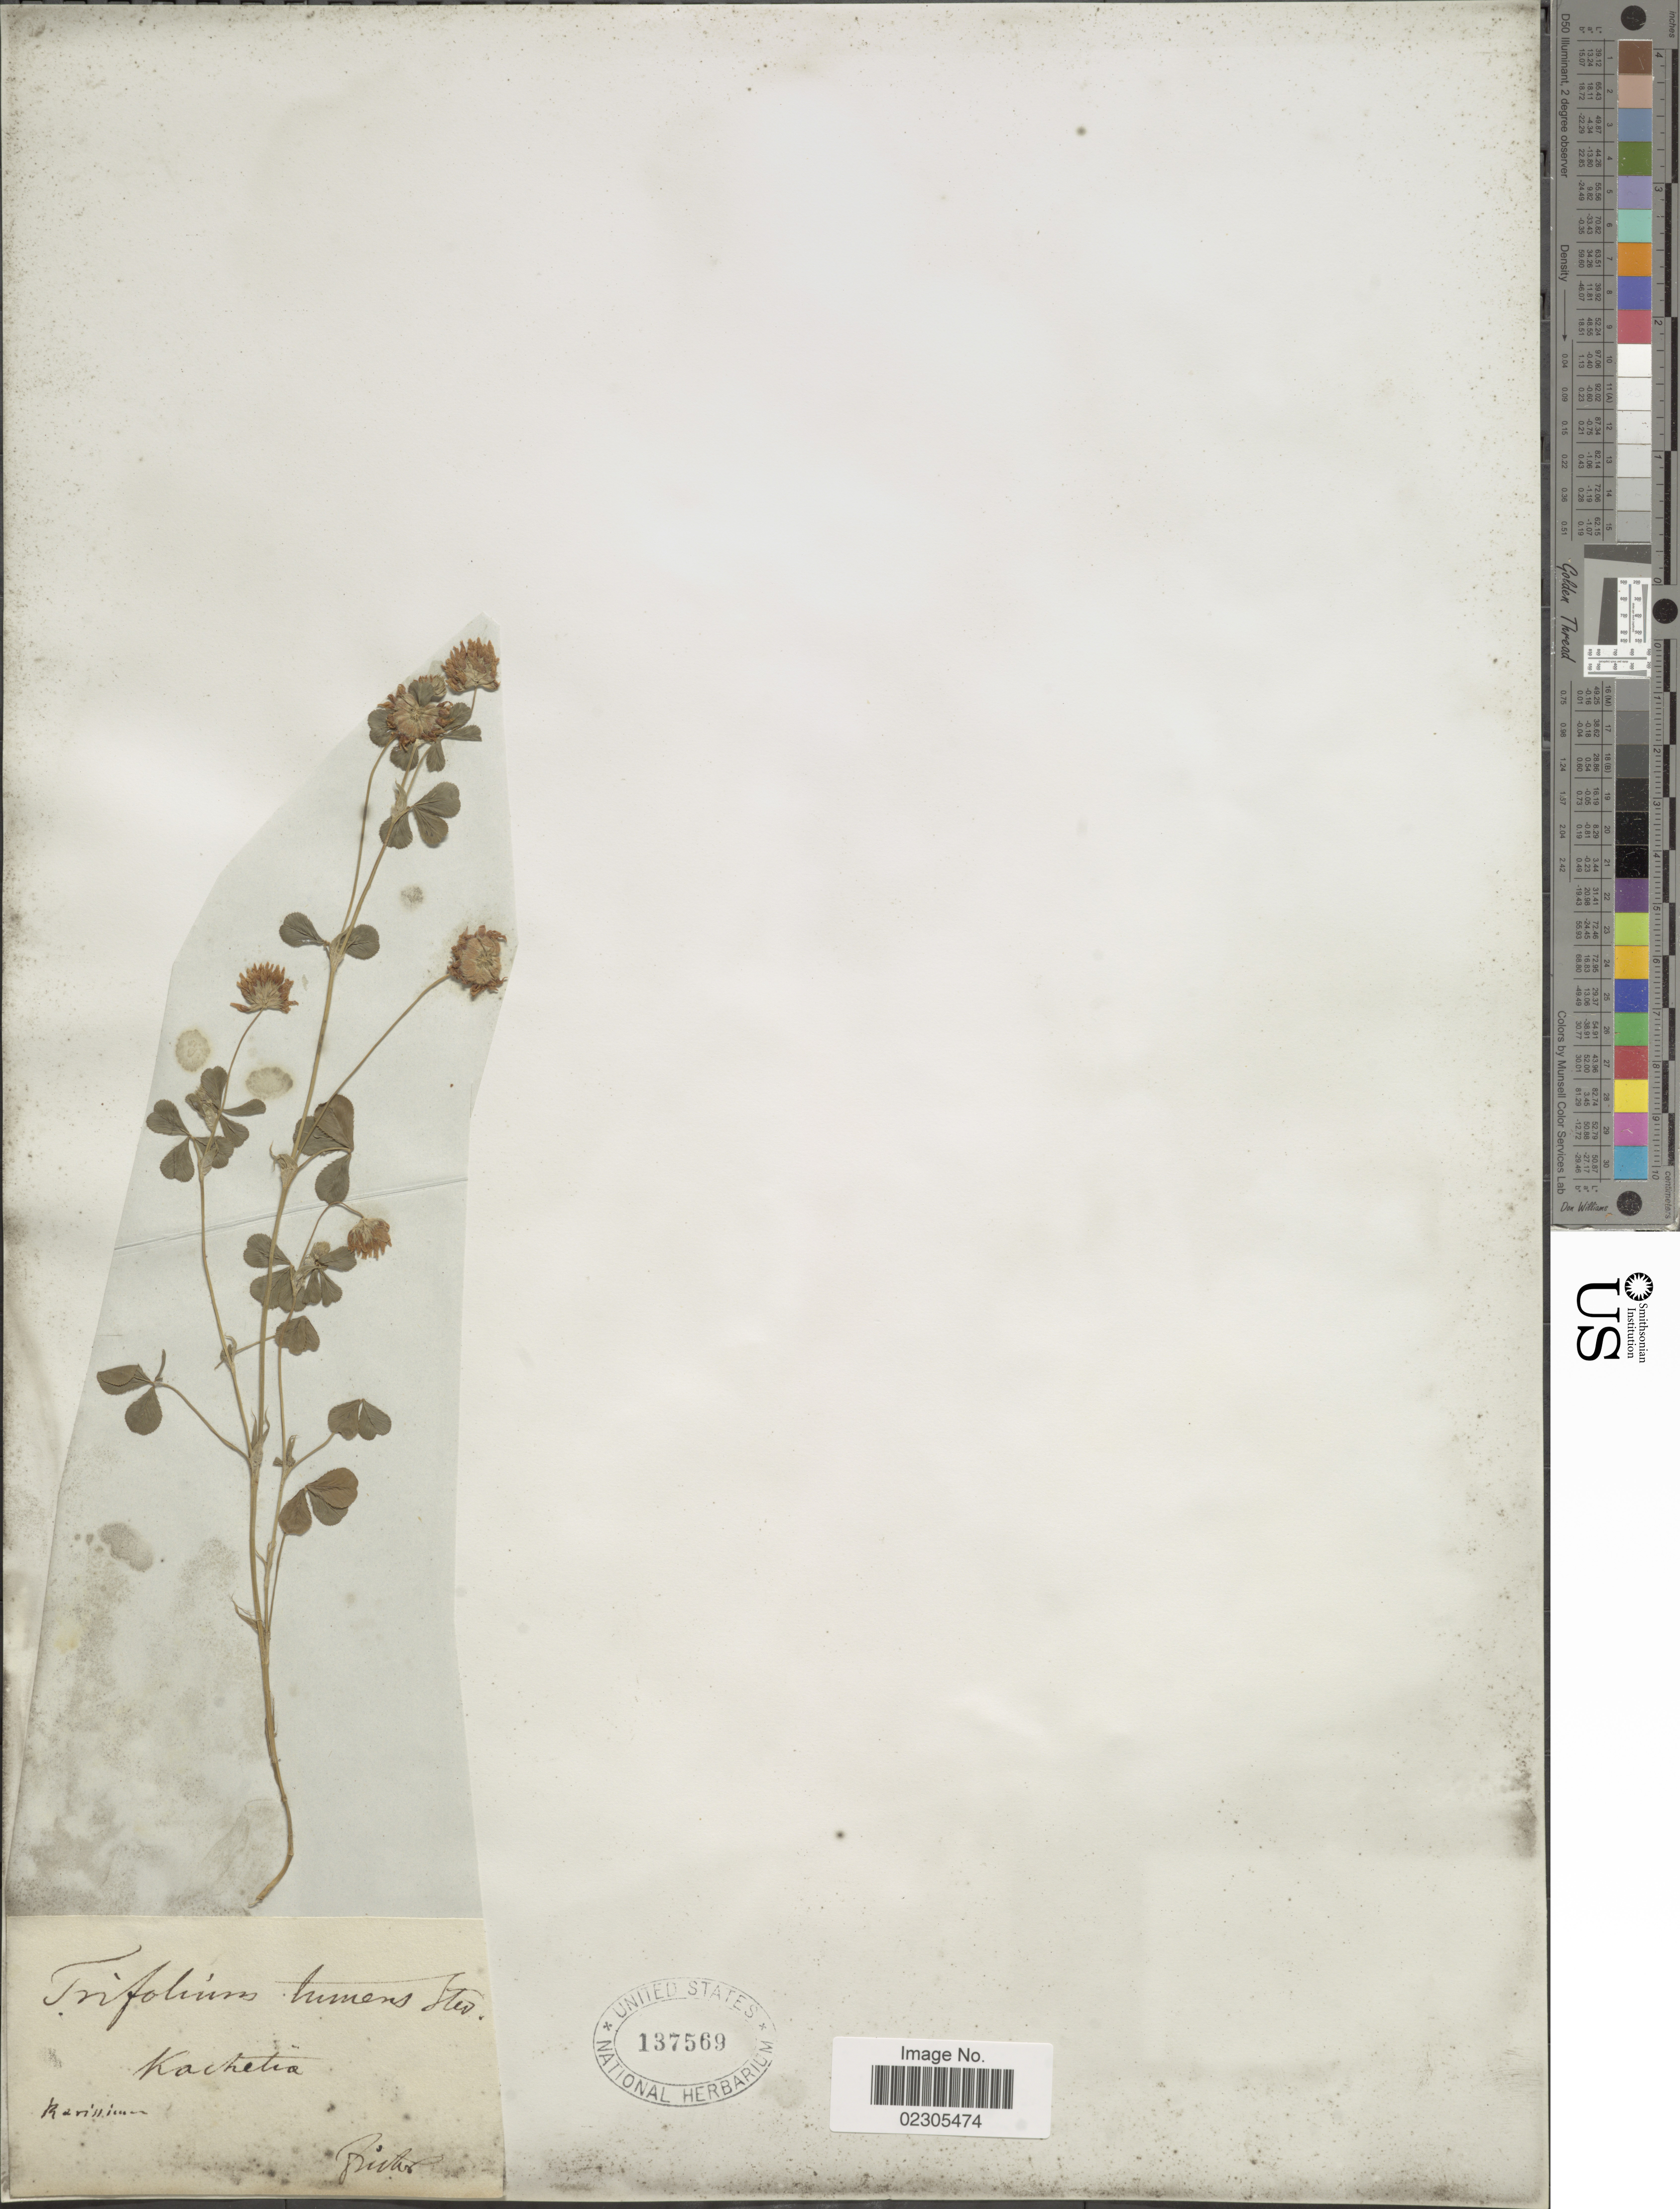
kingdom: Plantae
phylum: Tracheophyta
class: Magnoliopsida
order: Fabales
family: Fabaceae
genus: Trifolium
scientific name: Trifolium tumens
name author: M. Bieb.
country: Georgia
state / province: Kakheti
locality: Kakheti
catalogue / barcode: US 137569